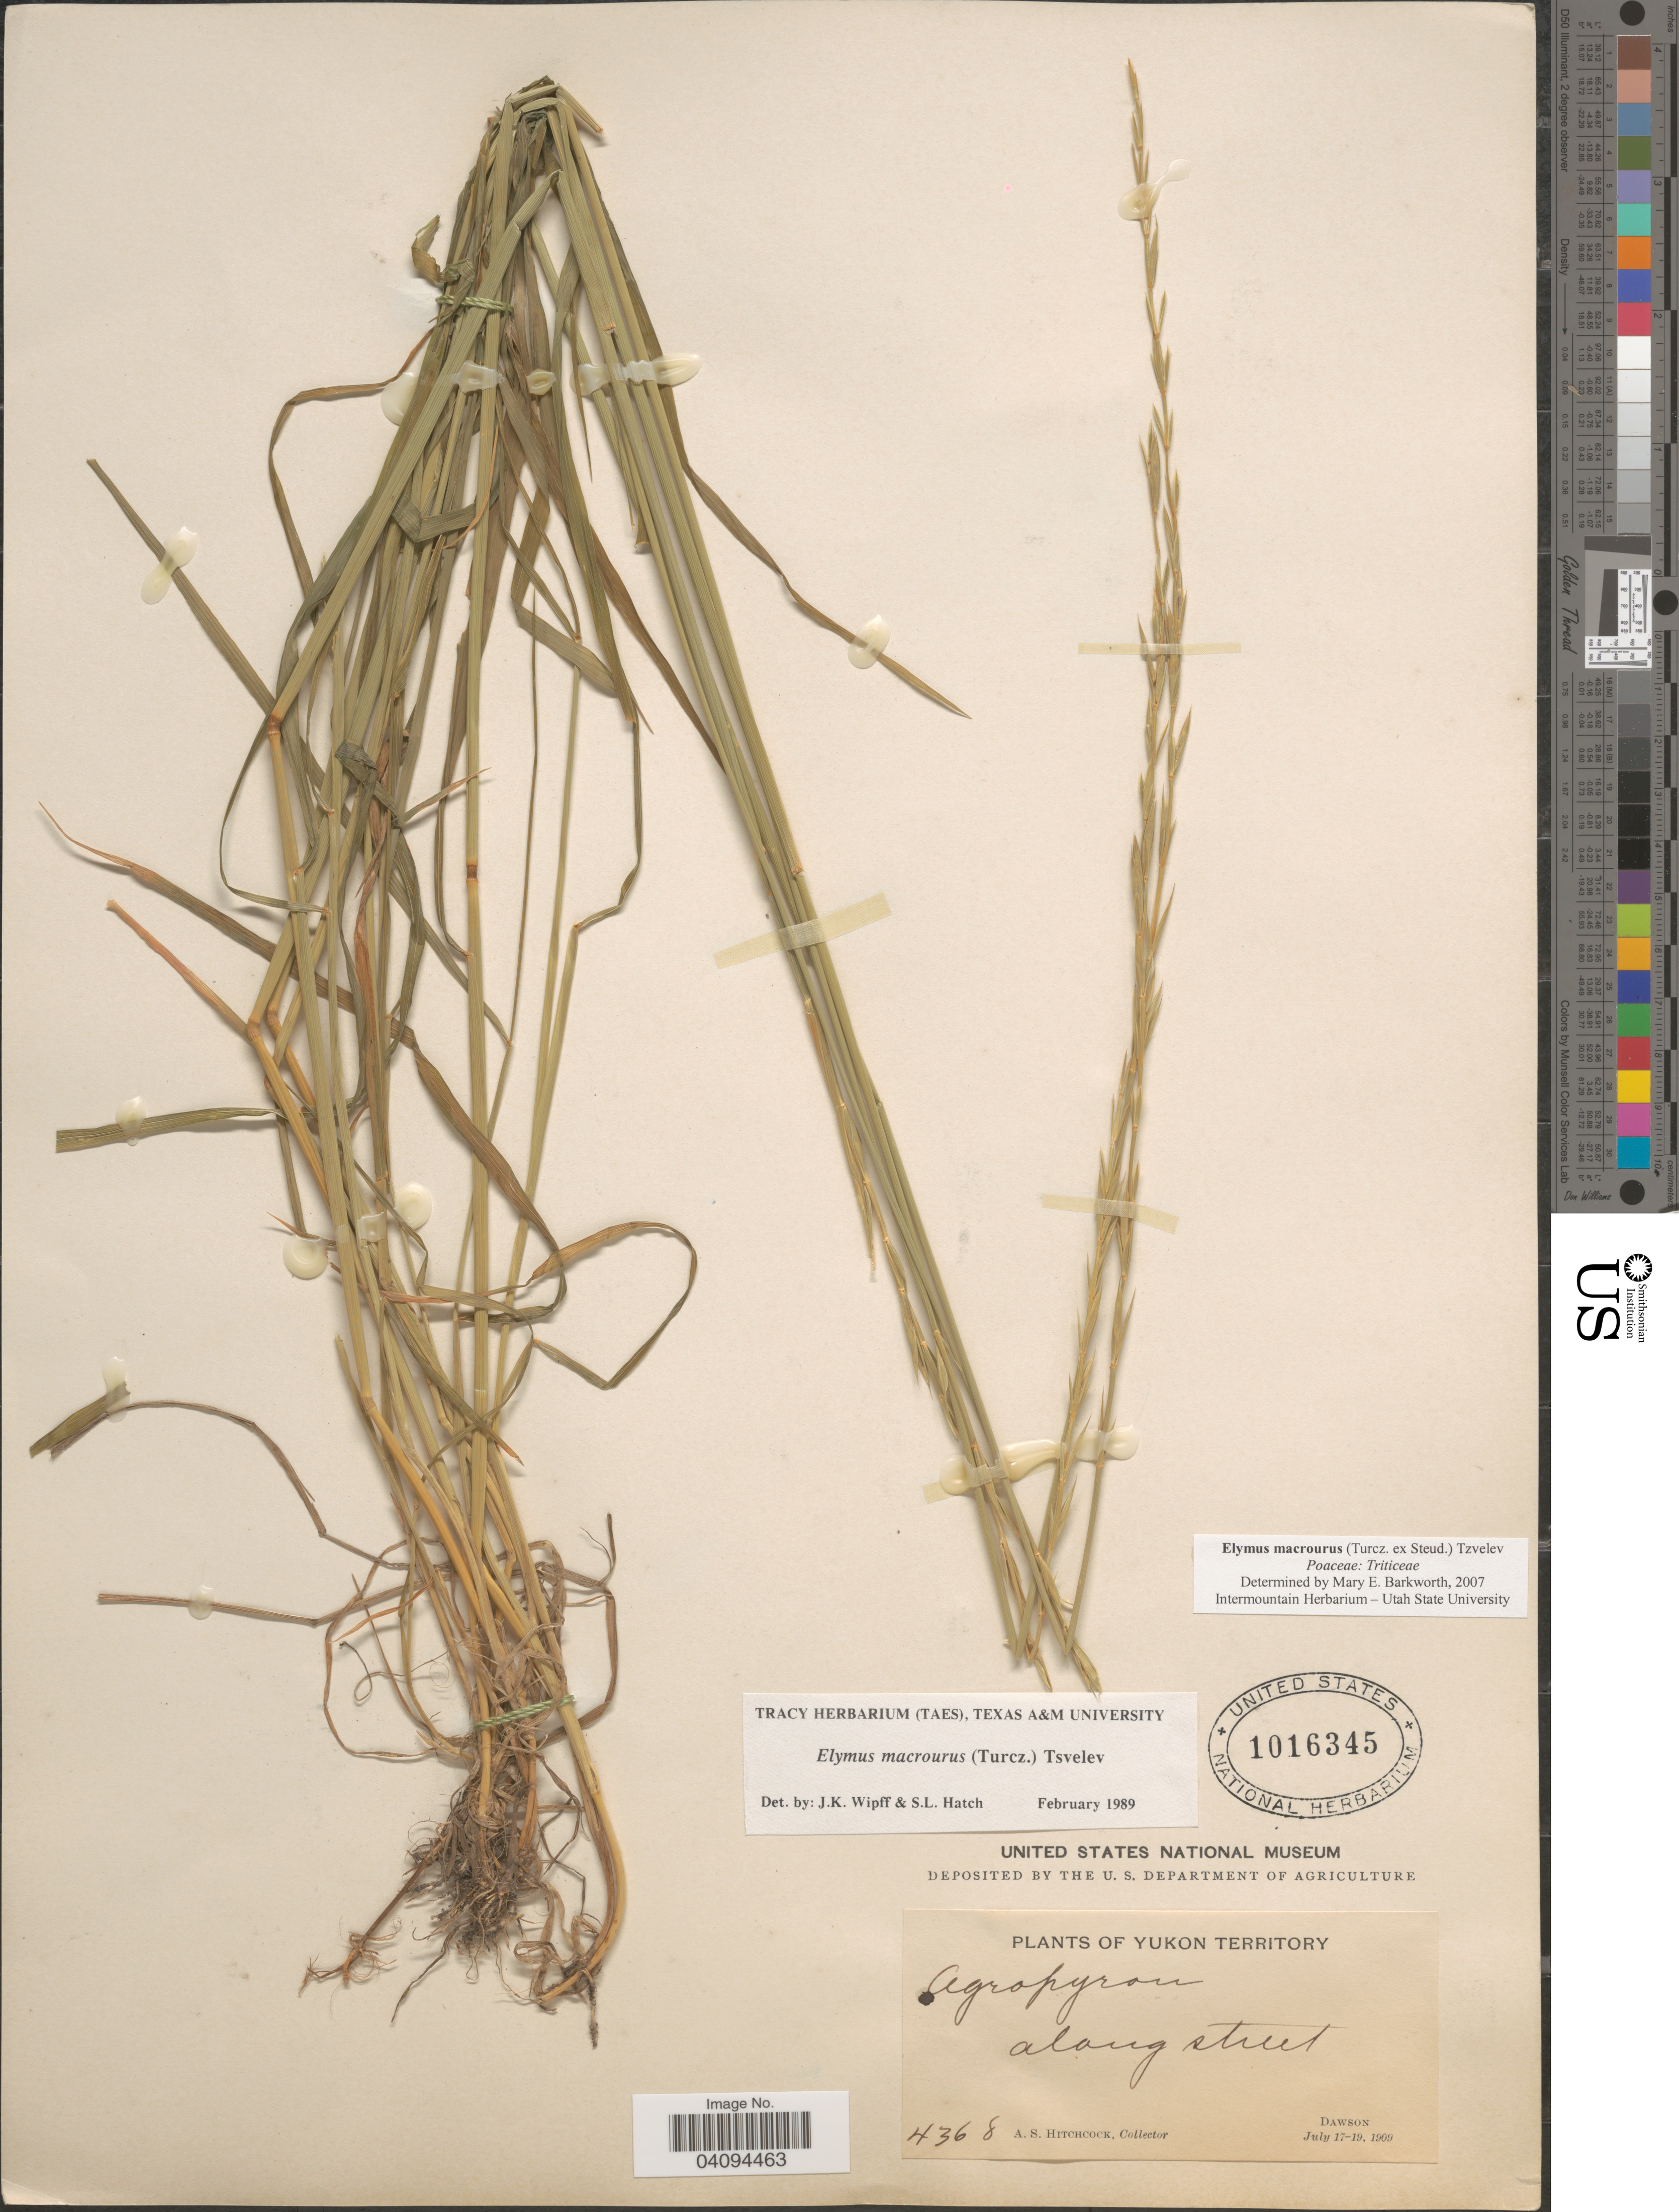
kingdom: Plantae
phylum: Tracheophyta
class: Liliopsida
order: Poales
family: Poaceae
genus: Elymus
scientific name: Elymus macrourus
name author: (Turcz. ex Steud.) Tzvelev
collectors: A. S. Hitchcock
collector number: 4368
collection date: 1909-07-17/1909-07-19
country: Canada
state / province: Yukon Territory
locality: Along street. Dawson.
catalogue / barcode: US 1016345